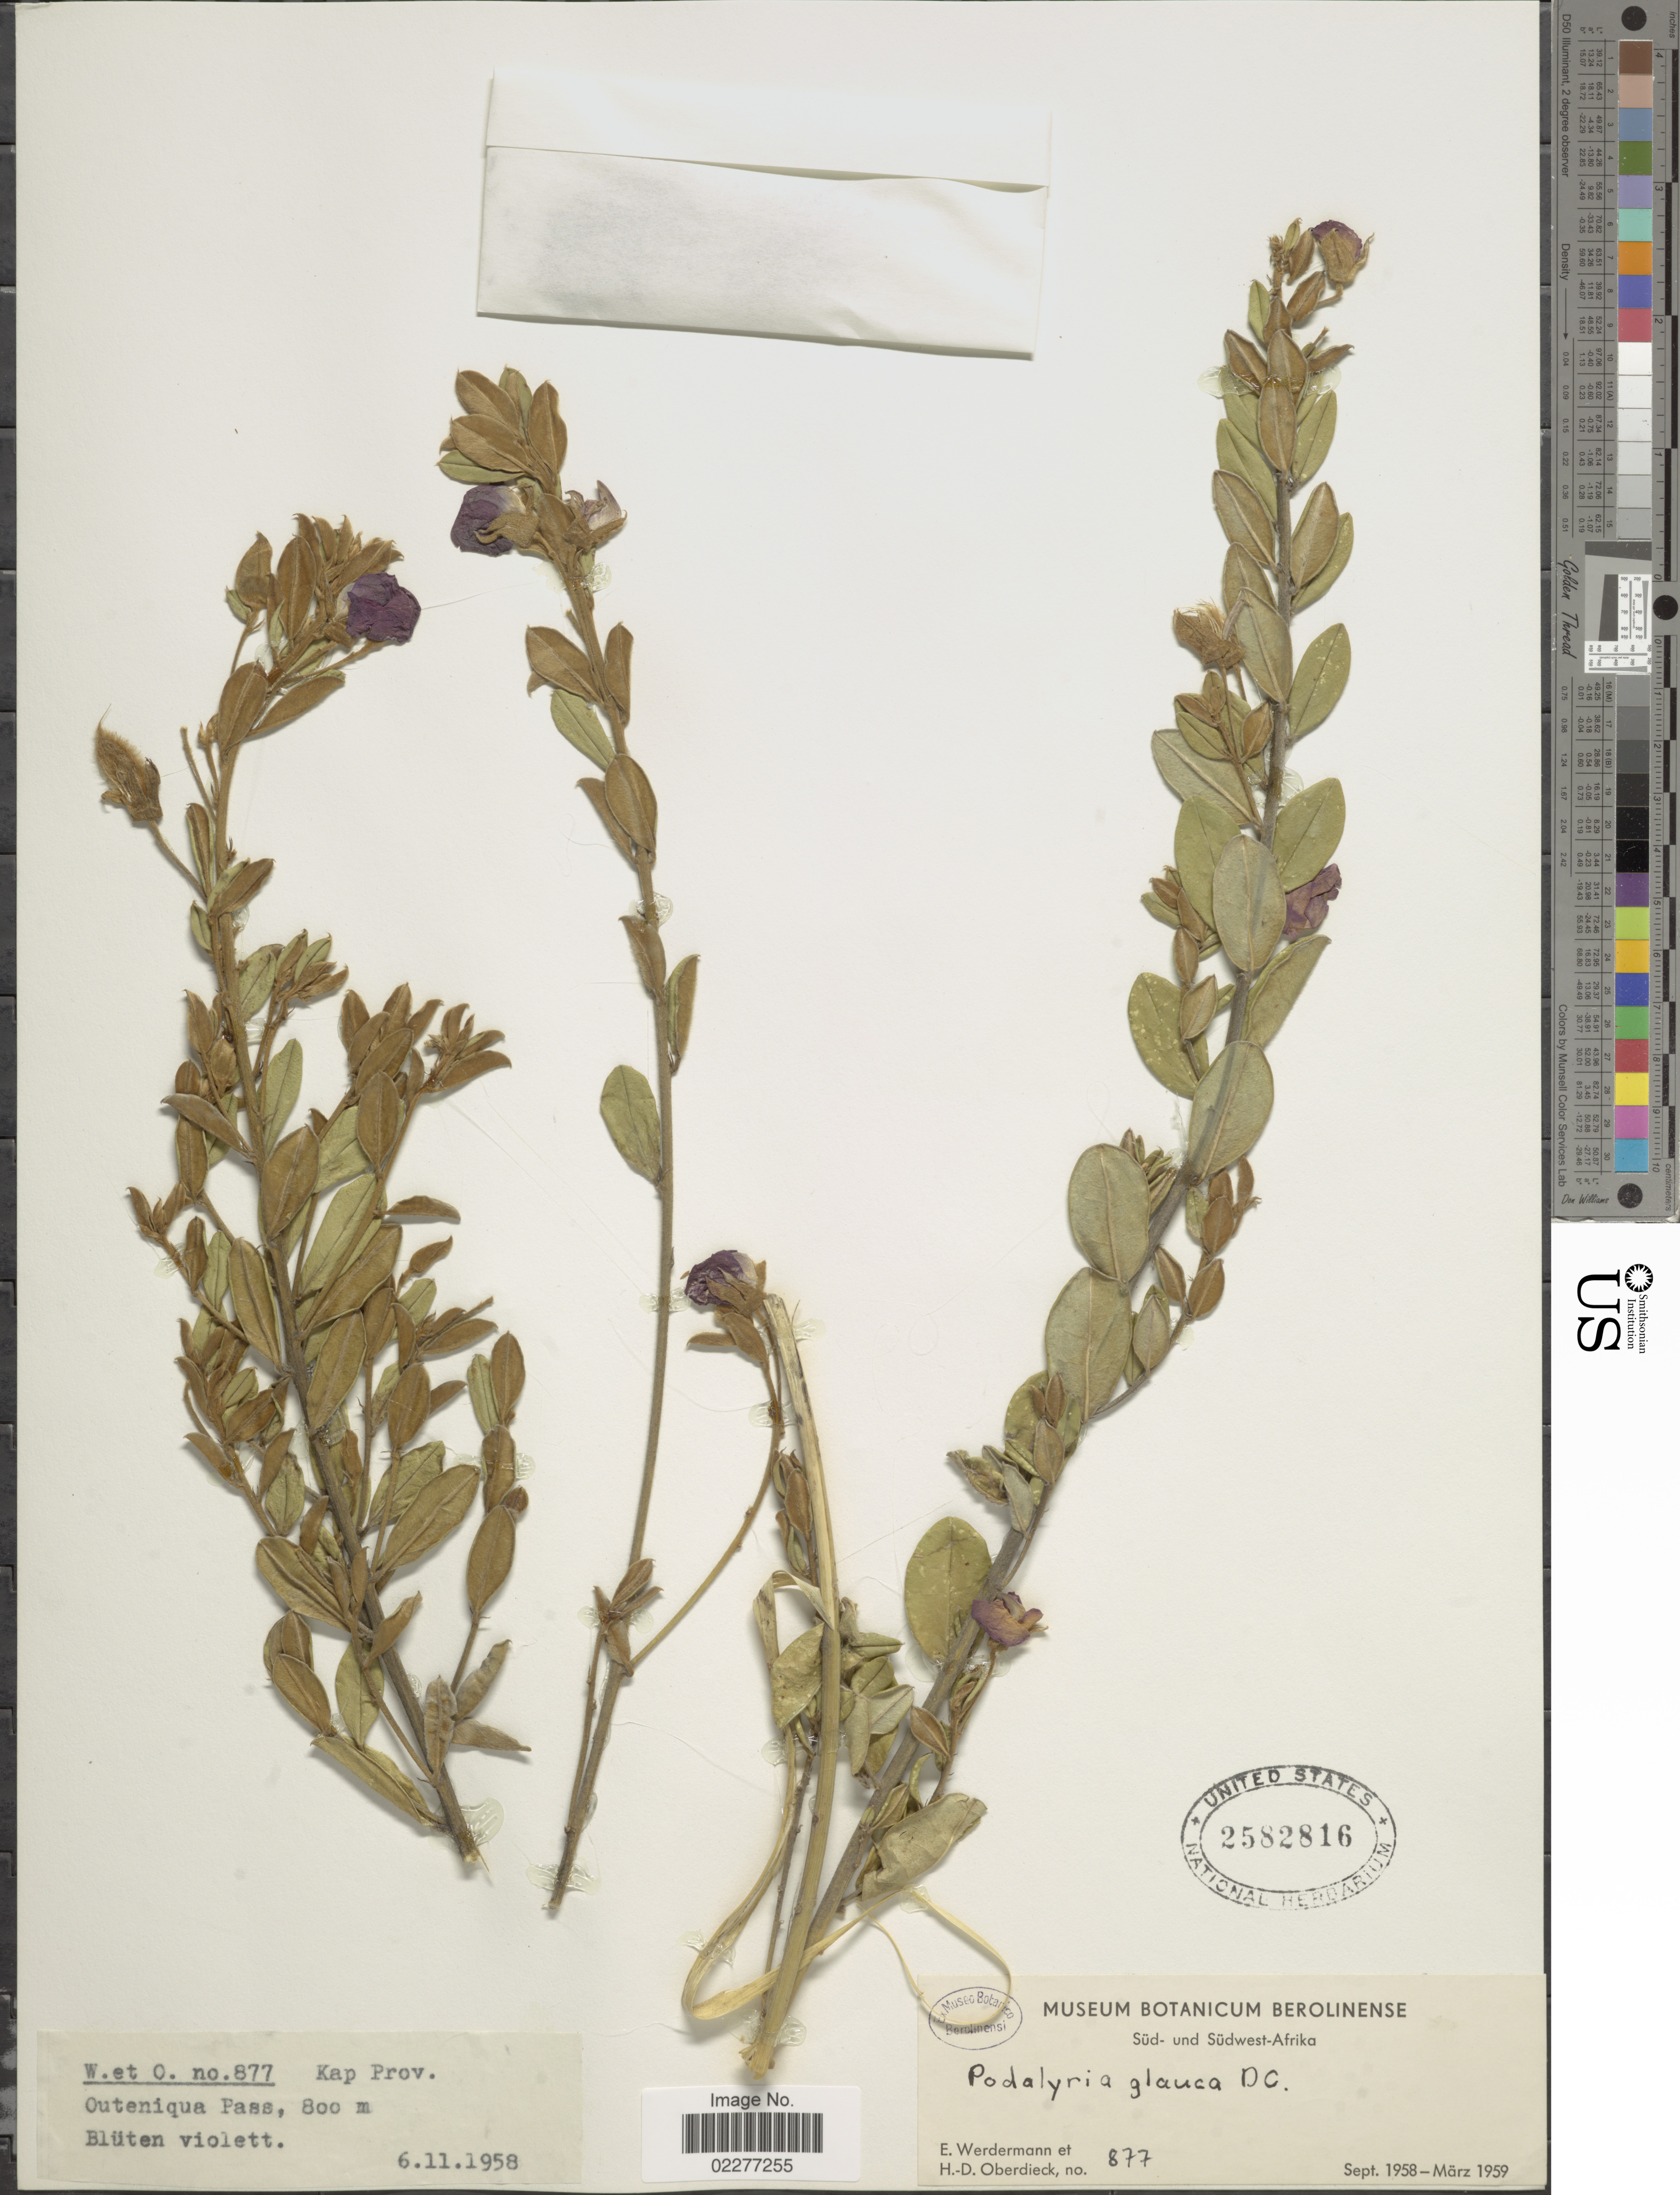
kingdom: Plantae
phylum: Tracheophyta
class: Magnoliopsida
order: Fabales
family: Fabaceae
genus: Podalyria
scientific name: Podalyria glauca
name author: DC.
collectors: E. Werdermann & H. Oberdieck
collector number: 877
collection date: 1958-11-06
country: South Africa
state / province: Western Cape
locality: Kap Prov. Outeniqua Pass, Süd-und Südwest-Afrika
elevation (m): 800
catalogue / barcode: US 2582816